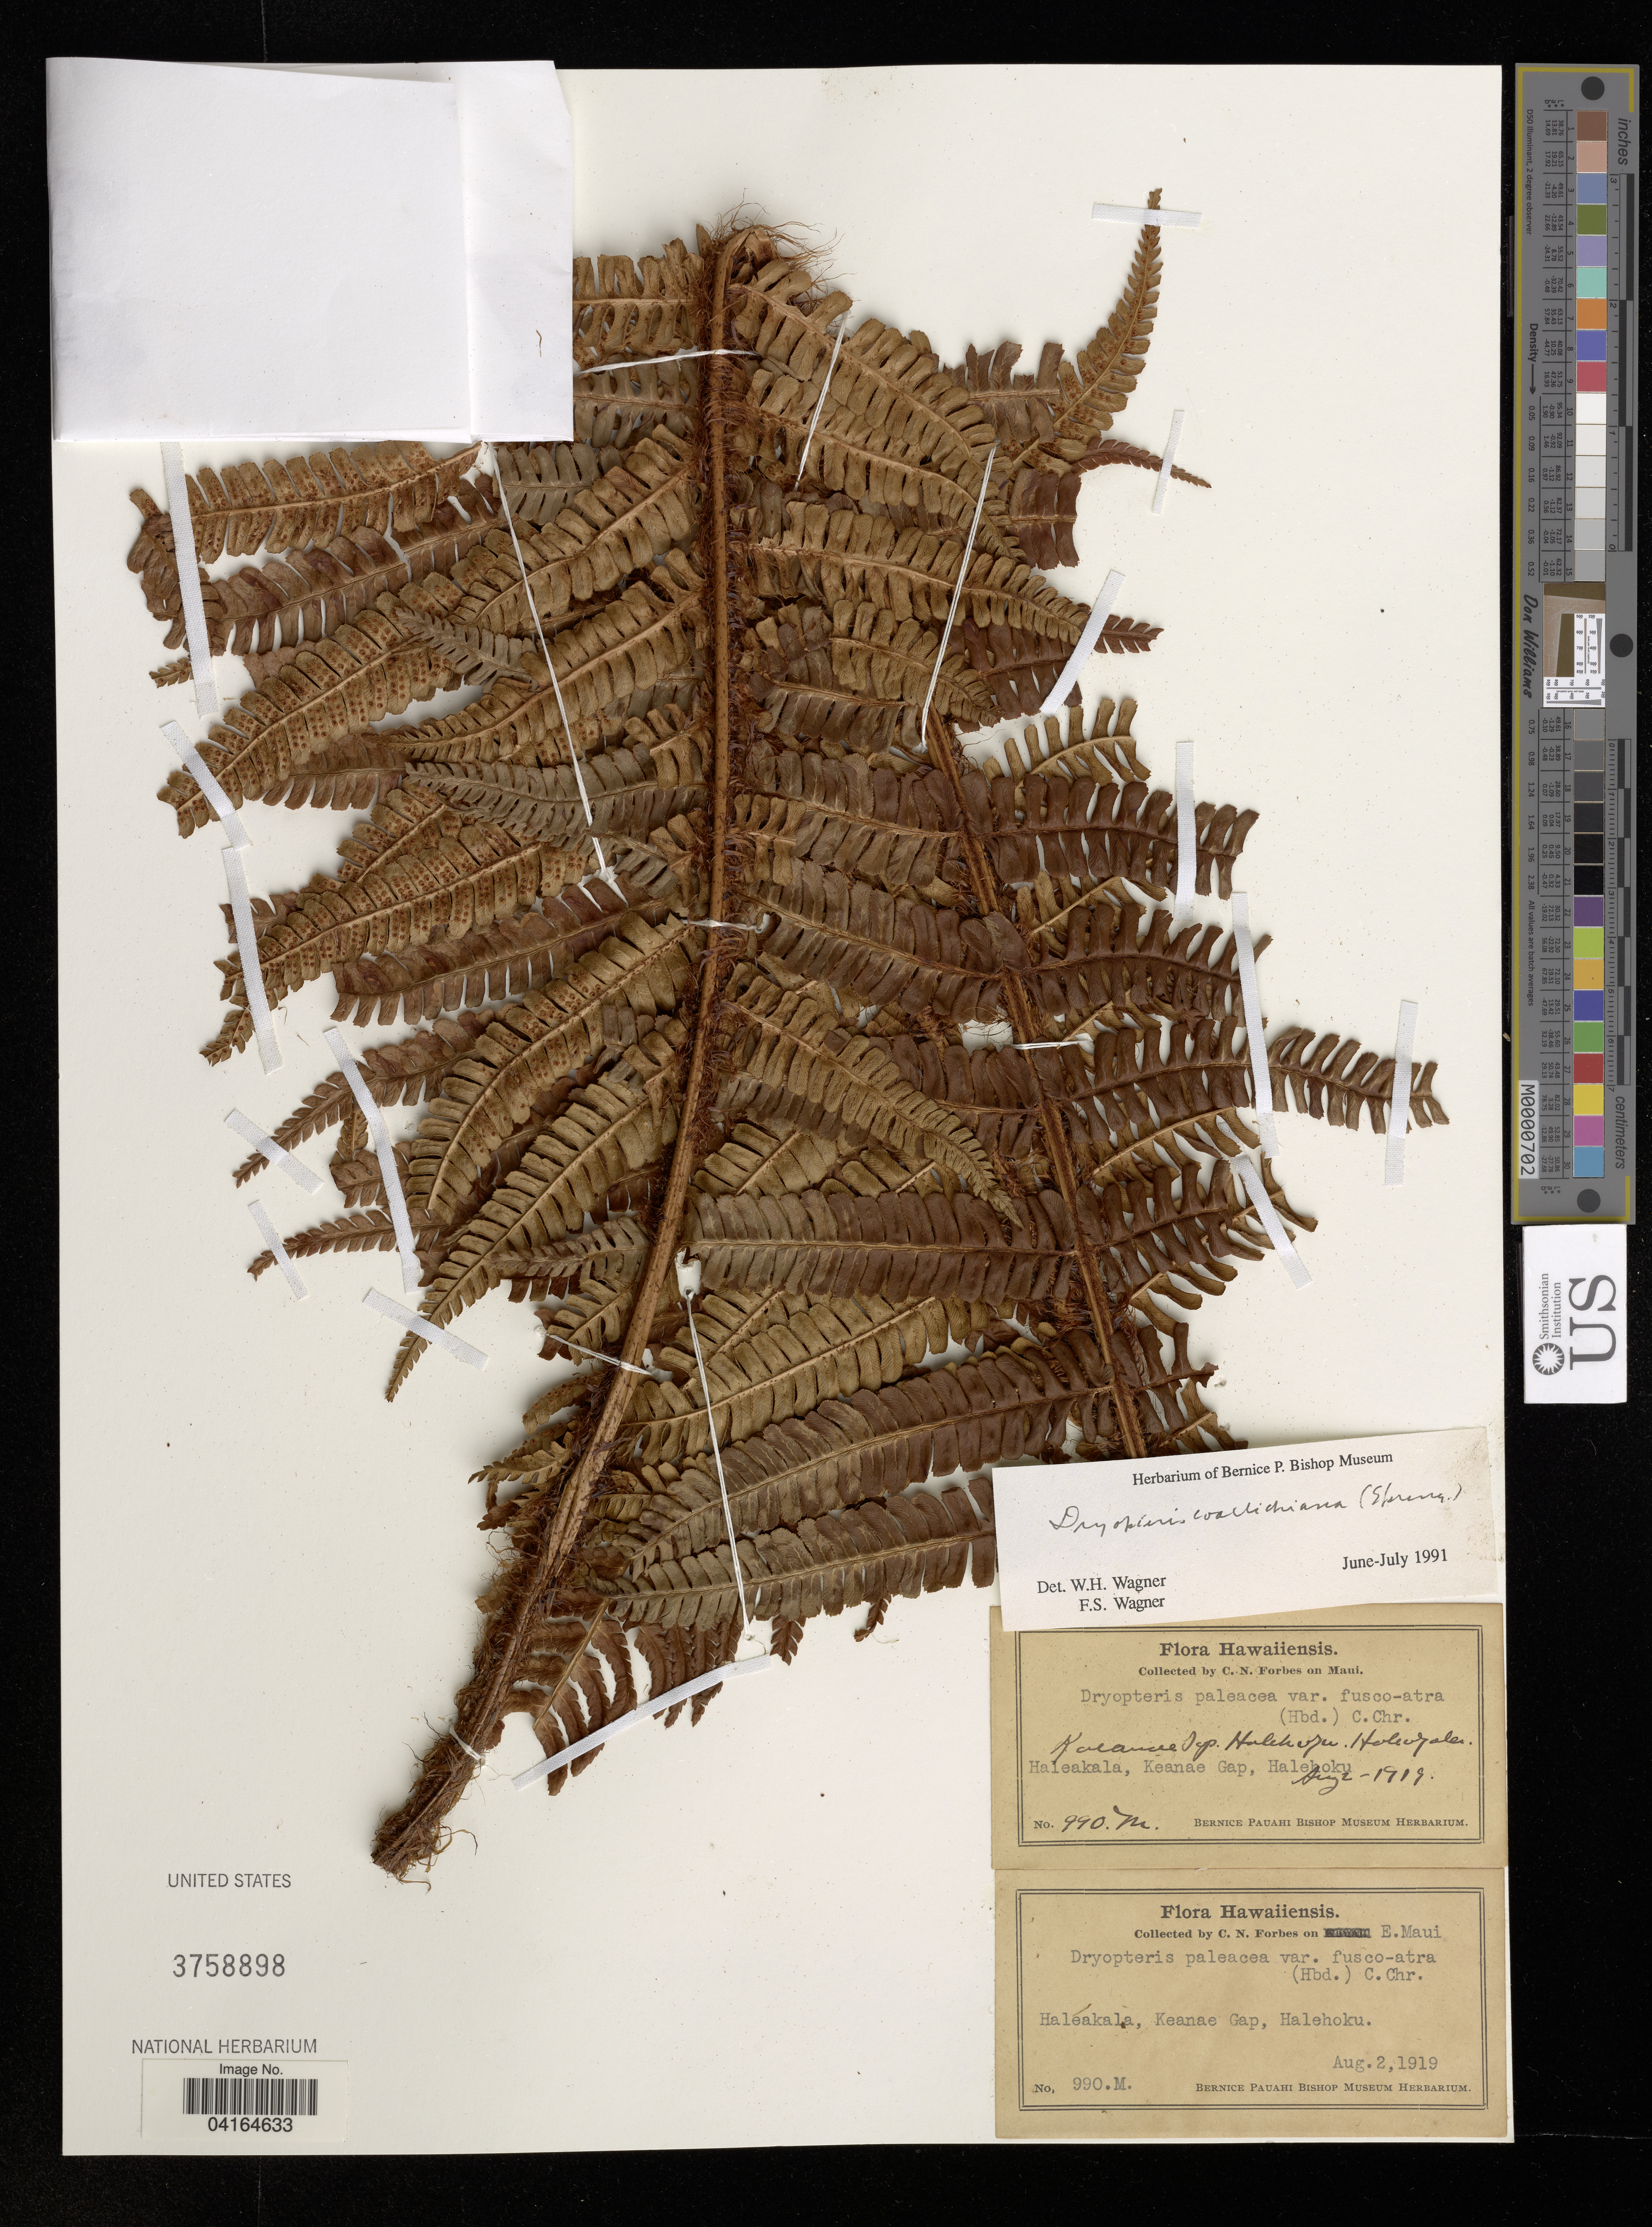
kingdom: Plantae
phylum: Tracheophyta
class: Polypodiopsida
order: Polypodiales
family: Dryopteridaceae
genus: Dryopteris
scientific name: Dryopteris wallichiana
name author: (Spreng.) Hyl.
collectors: C. N. Forbes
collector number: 990.M.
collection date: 1919-08-02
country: United States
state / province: Hawaii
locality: Maui. Kalauwee Jop. Halekopu. Holeopalei. Haleakala, Keanae Gap, Halehoku.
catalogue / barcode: US 3758898